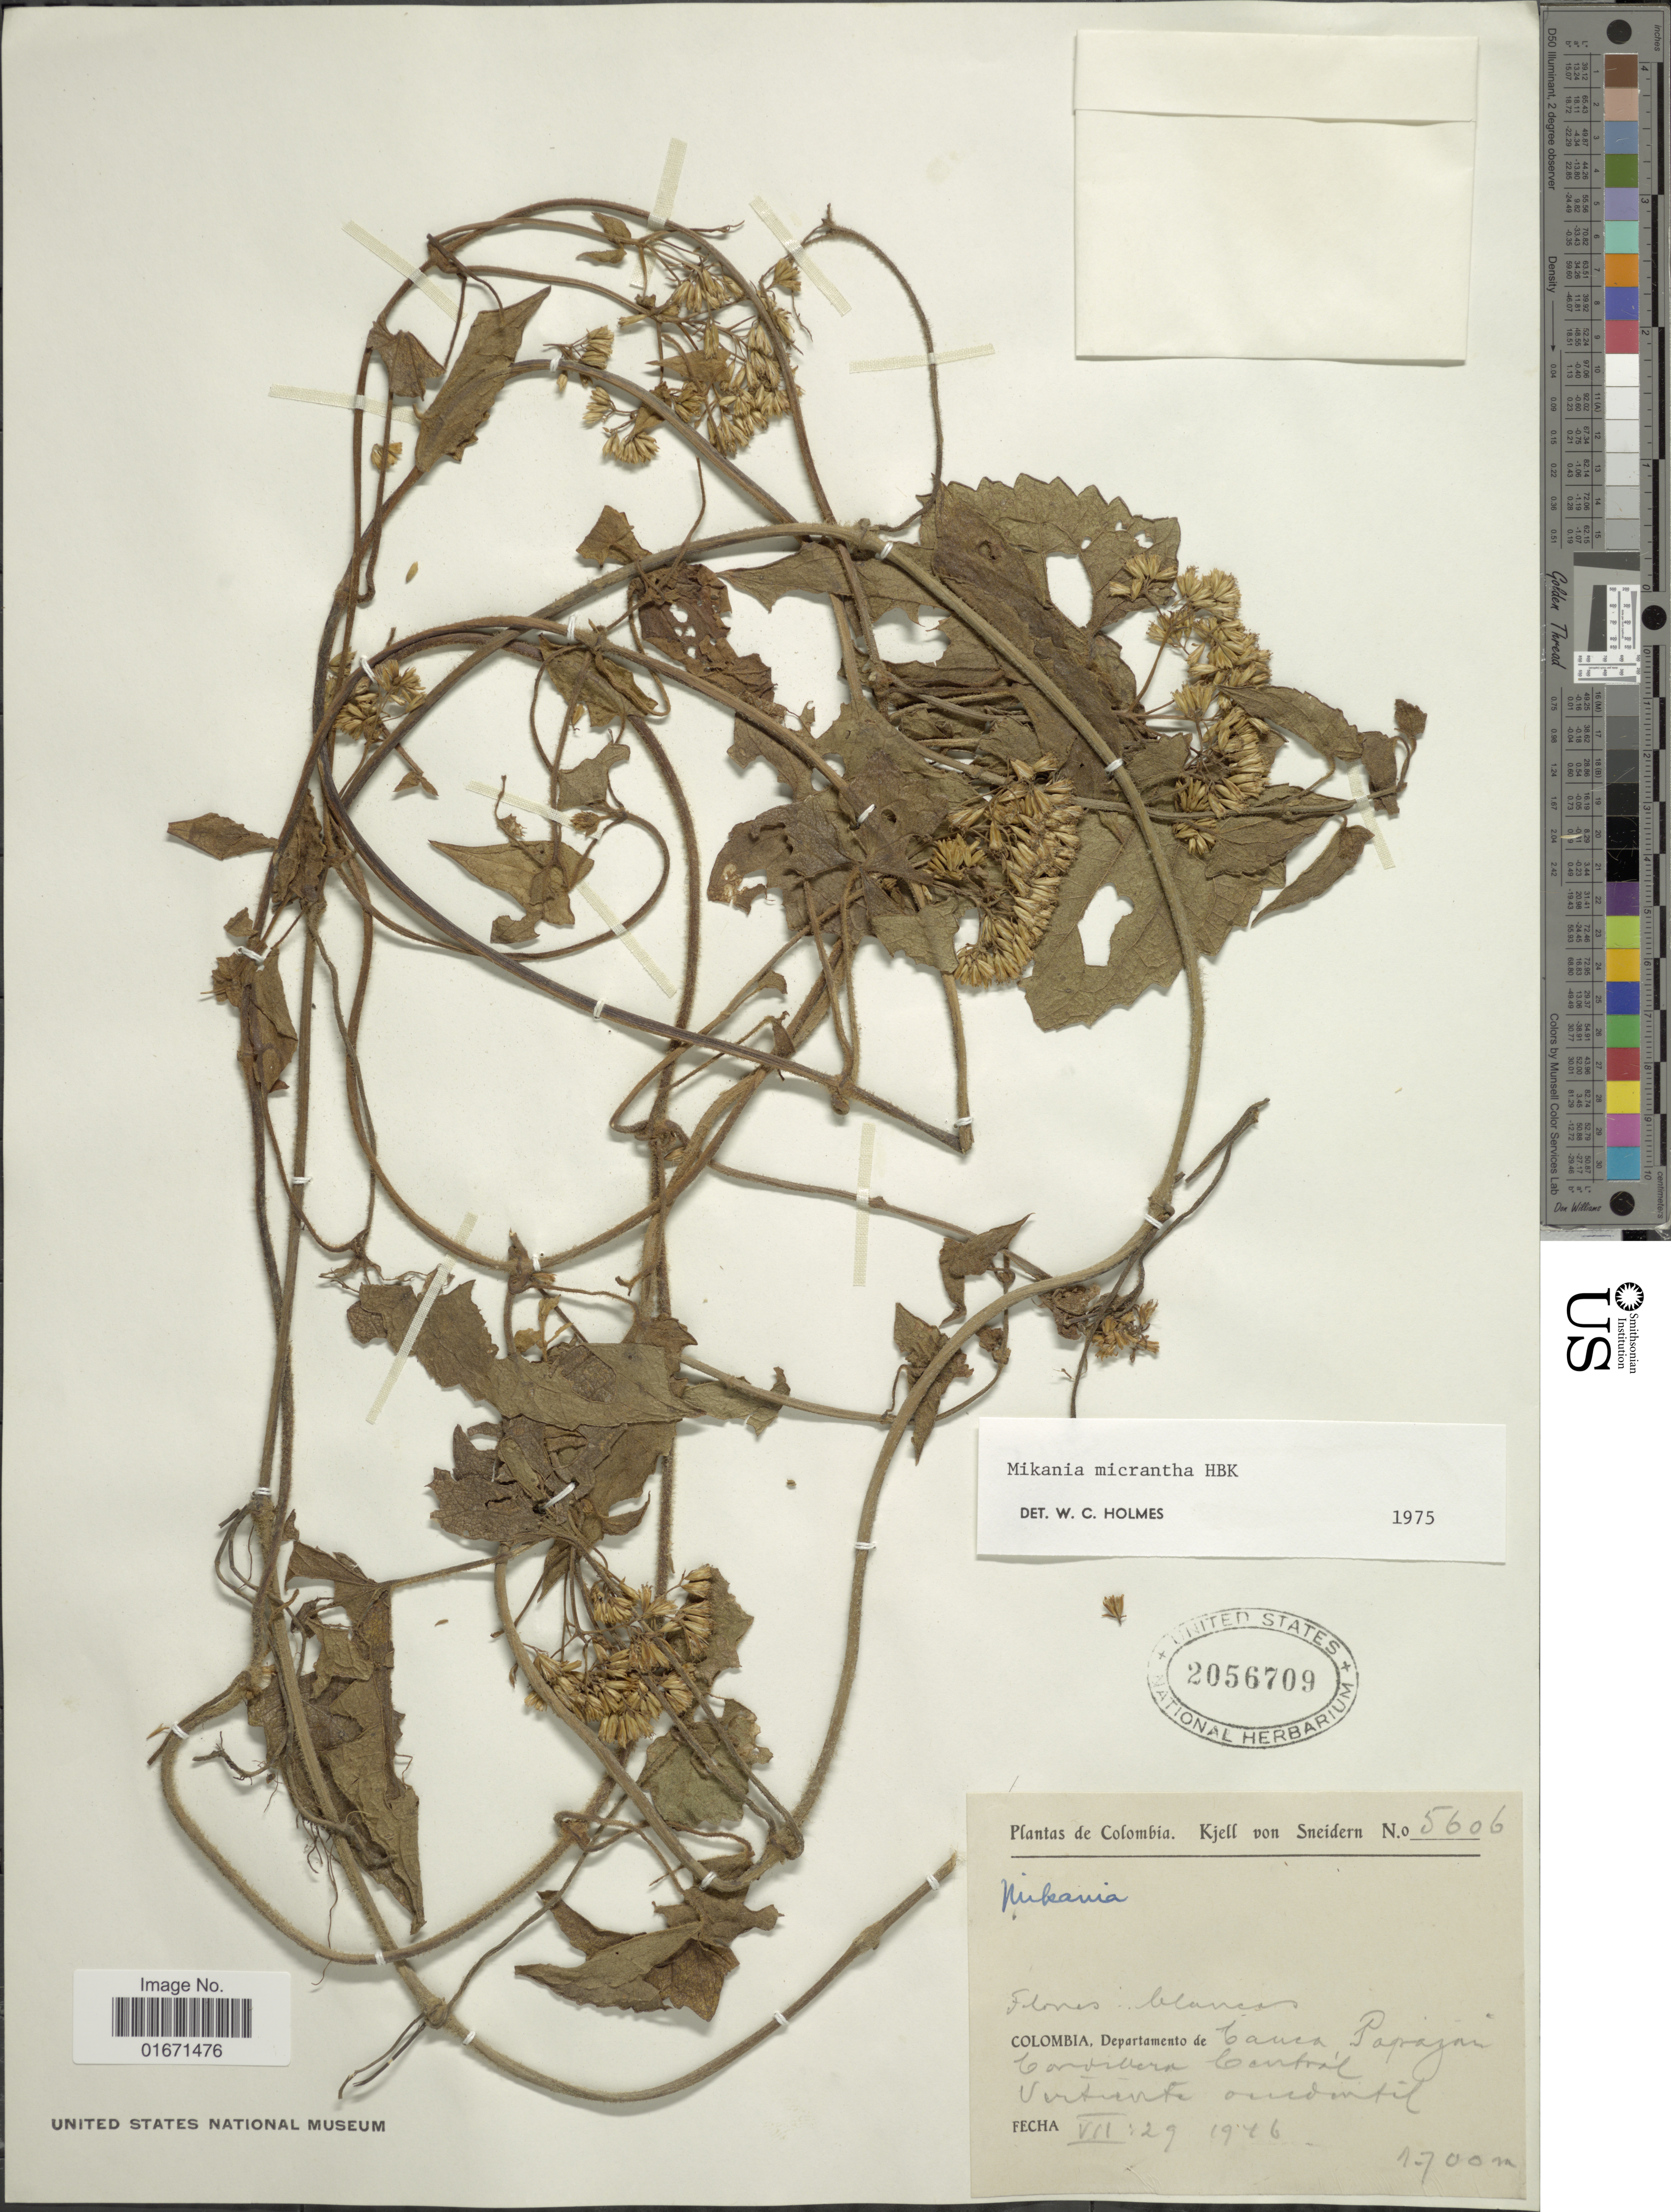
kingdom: Plantae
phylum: Tracheophyta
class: Magnoliopsida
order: Asterales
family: Asteraceae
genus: Mikania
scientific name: Mikania micrantha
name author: Kunth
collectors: K. von Sneidern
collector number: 5606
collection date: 1946-07-29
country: Colombia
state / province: Cauca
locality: Colombia, Departamento de Cauca, Popayan. Cordillera Central. Vertiente occidental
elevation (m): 1700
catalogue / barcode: US 2056709